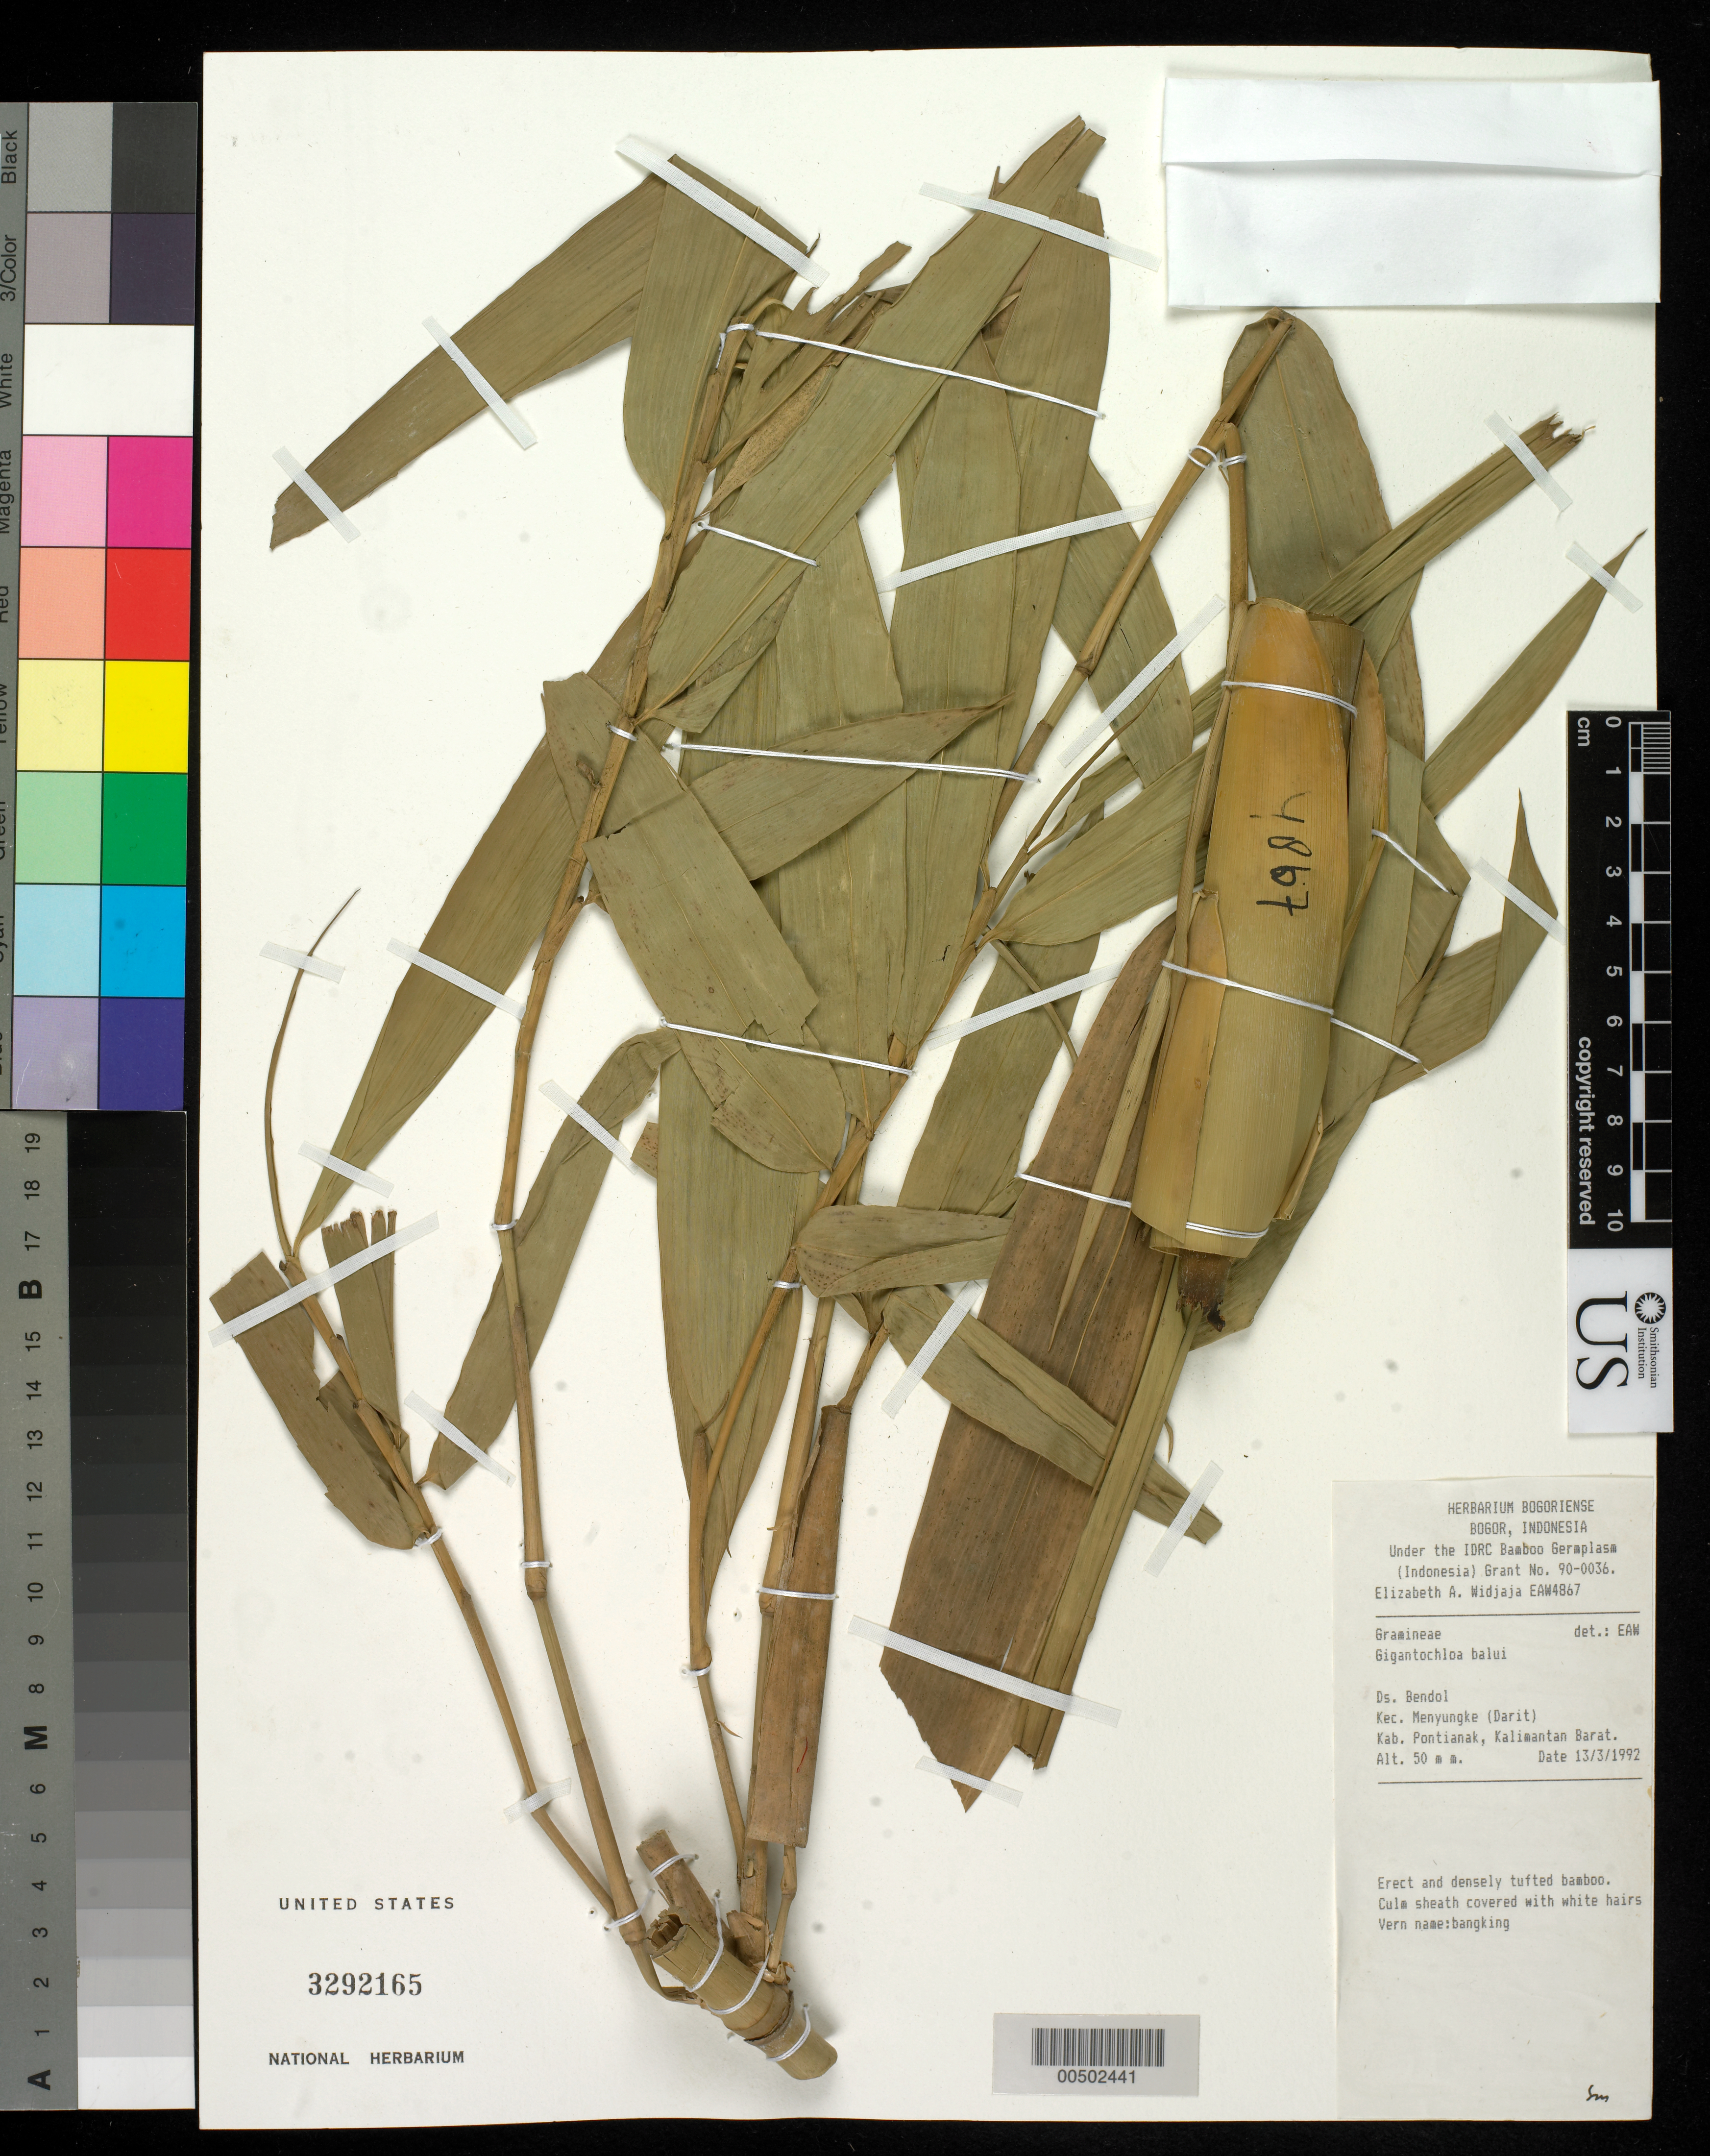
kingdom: Plantae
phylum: Tracheophyta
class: Liliopsida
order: Poales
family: Poaceae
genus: Gigantochloa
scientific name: Gigantochloa balui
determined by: Widjaja, E. A.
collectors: E. A. Widjaja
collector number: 4867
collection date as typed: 13 Mar 1992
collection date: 1992-03-13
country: Indonesia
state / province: Kalimantan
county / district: Kalimantan Barat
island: Borneo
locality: Ds. bendol, kec. menyungke (darit), kab. pontianak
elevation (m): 50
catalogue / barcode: US 3292165